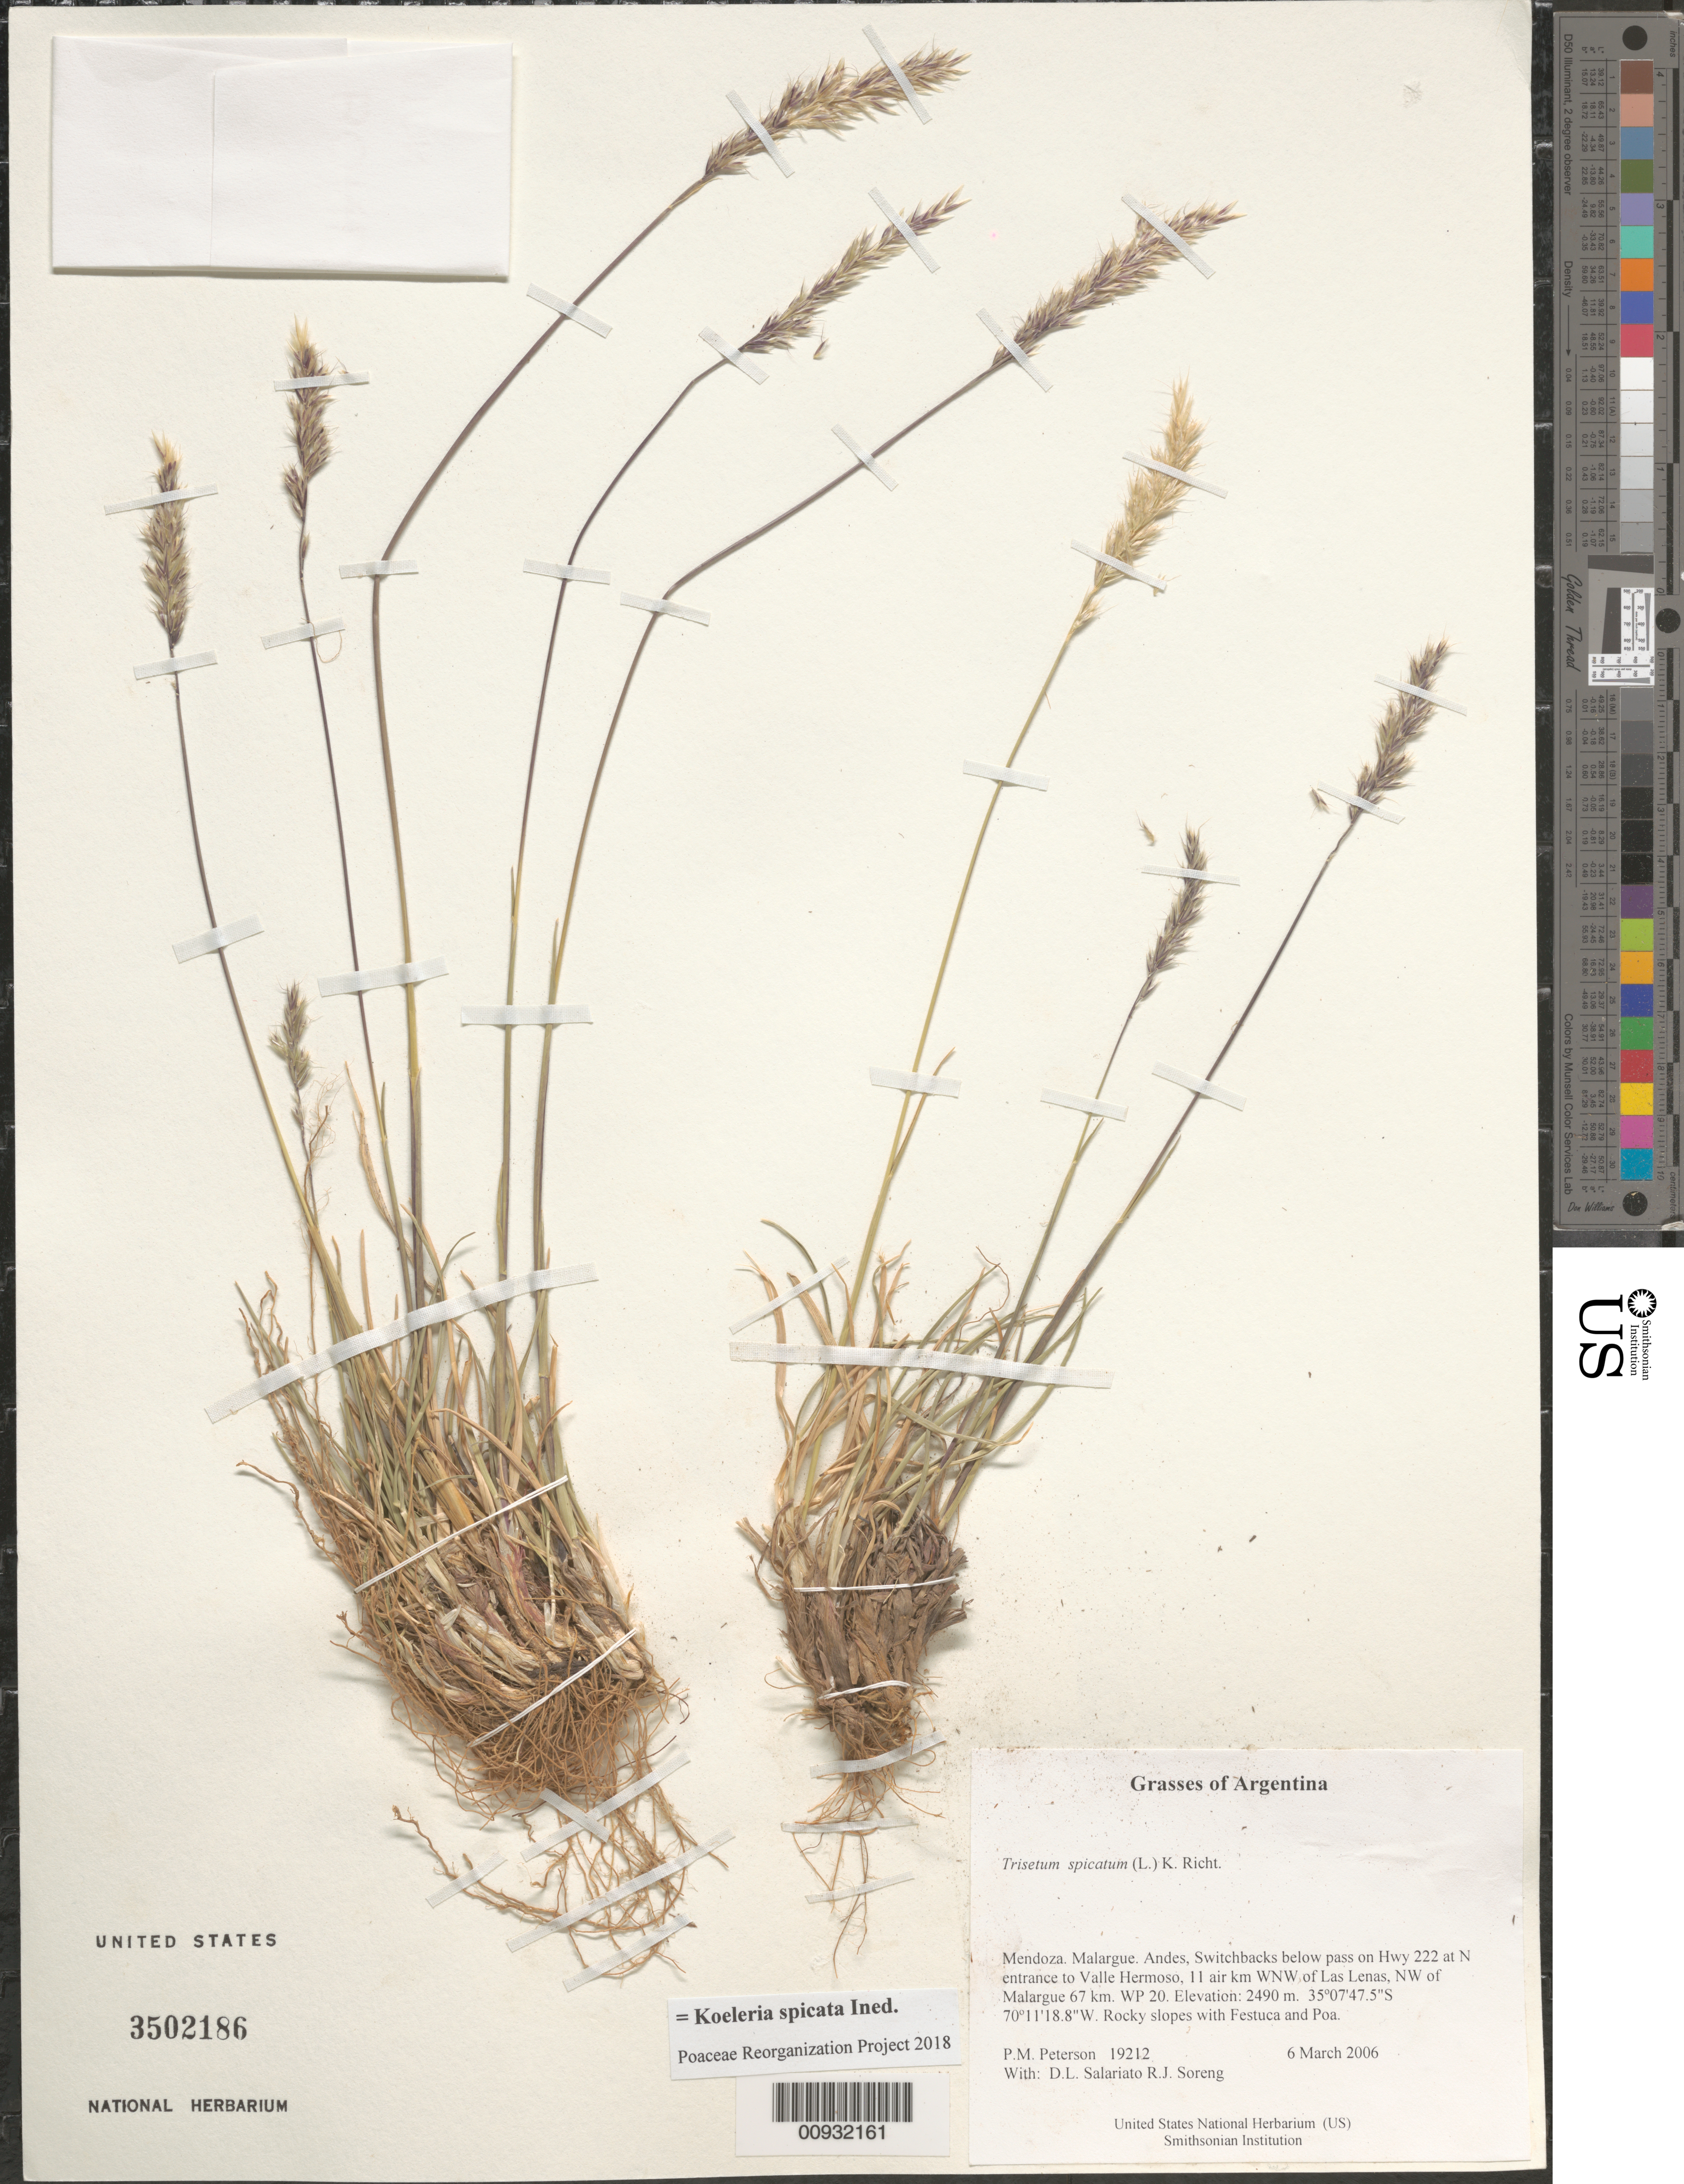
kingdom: Plantae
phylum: Tracheophyta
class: Liliopsida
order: Poales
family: Poaceae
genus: Koeleria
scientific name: Koeleria spicata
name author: (L.) Barberá et al.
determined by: Poaceae Reorganization Project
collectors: P. M. Peterson, R. J. Soreng, D. Salariato & A. Panizza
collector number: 19212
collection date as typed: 06 Mar 2006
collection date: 2006-03-06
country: Argentina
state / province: Mendoza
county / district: Malargue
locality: Andes, Switchbacks below pass on Hwy 222 at N entrance to Valle Hermoso, 11 air km WNW of Las Lenas, NW of Malargue 67 km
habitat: Rocky slopes with Festuca and Poa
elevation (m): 2490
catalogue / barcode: US 3502186